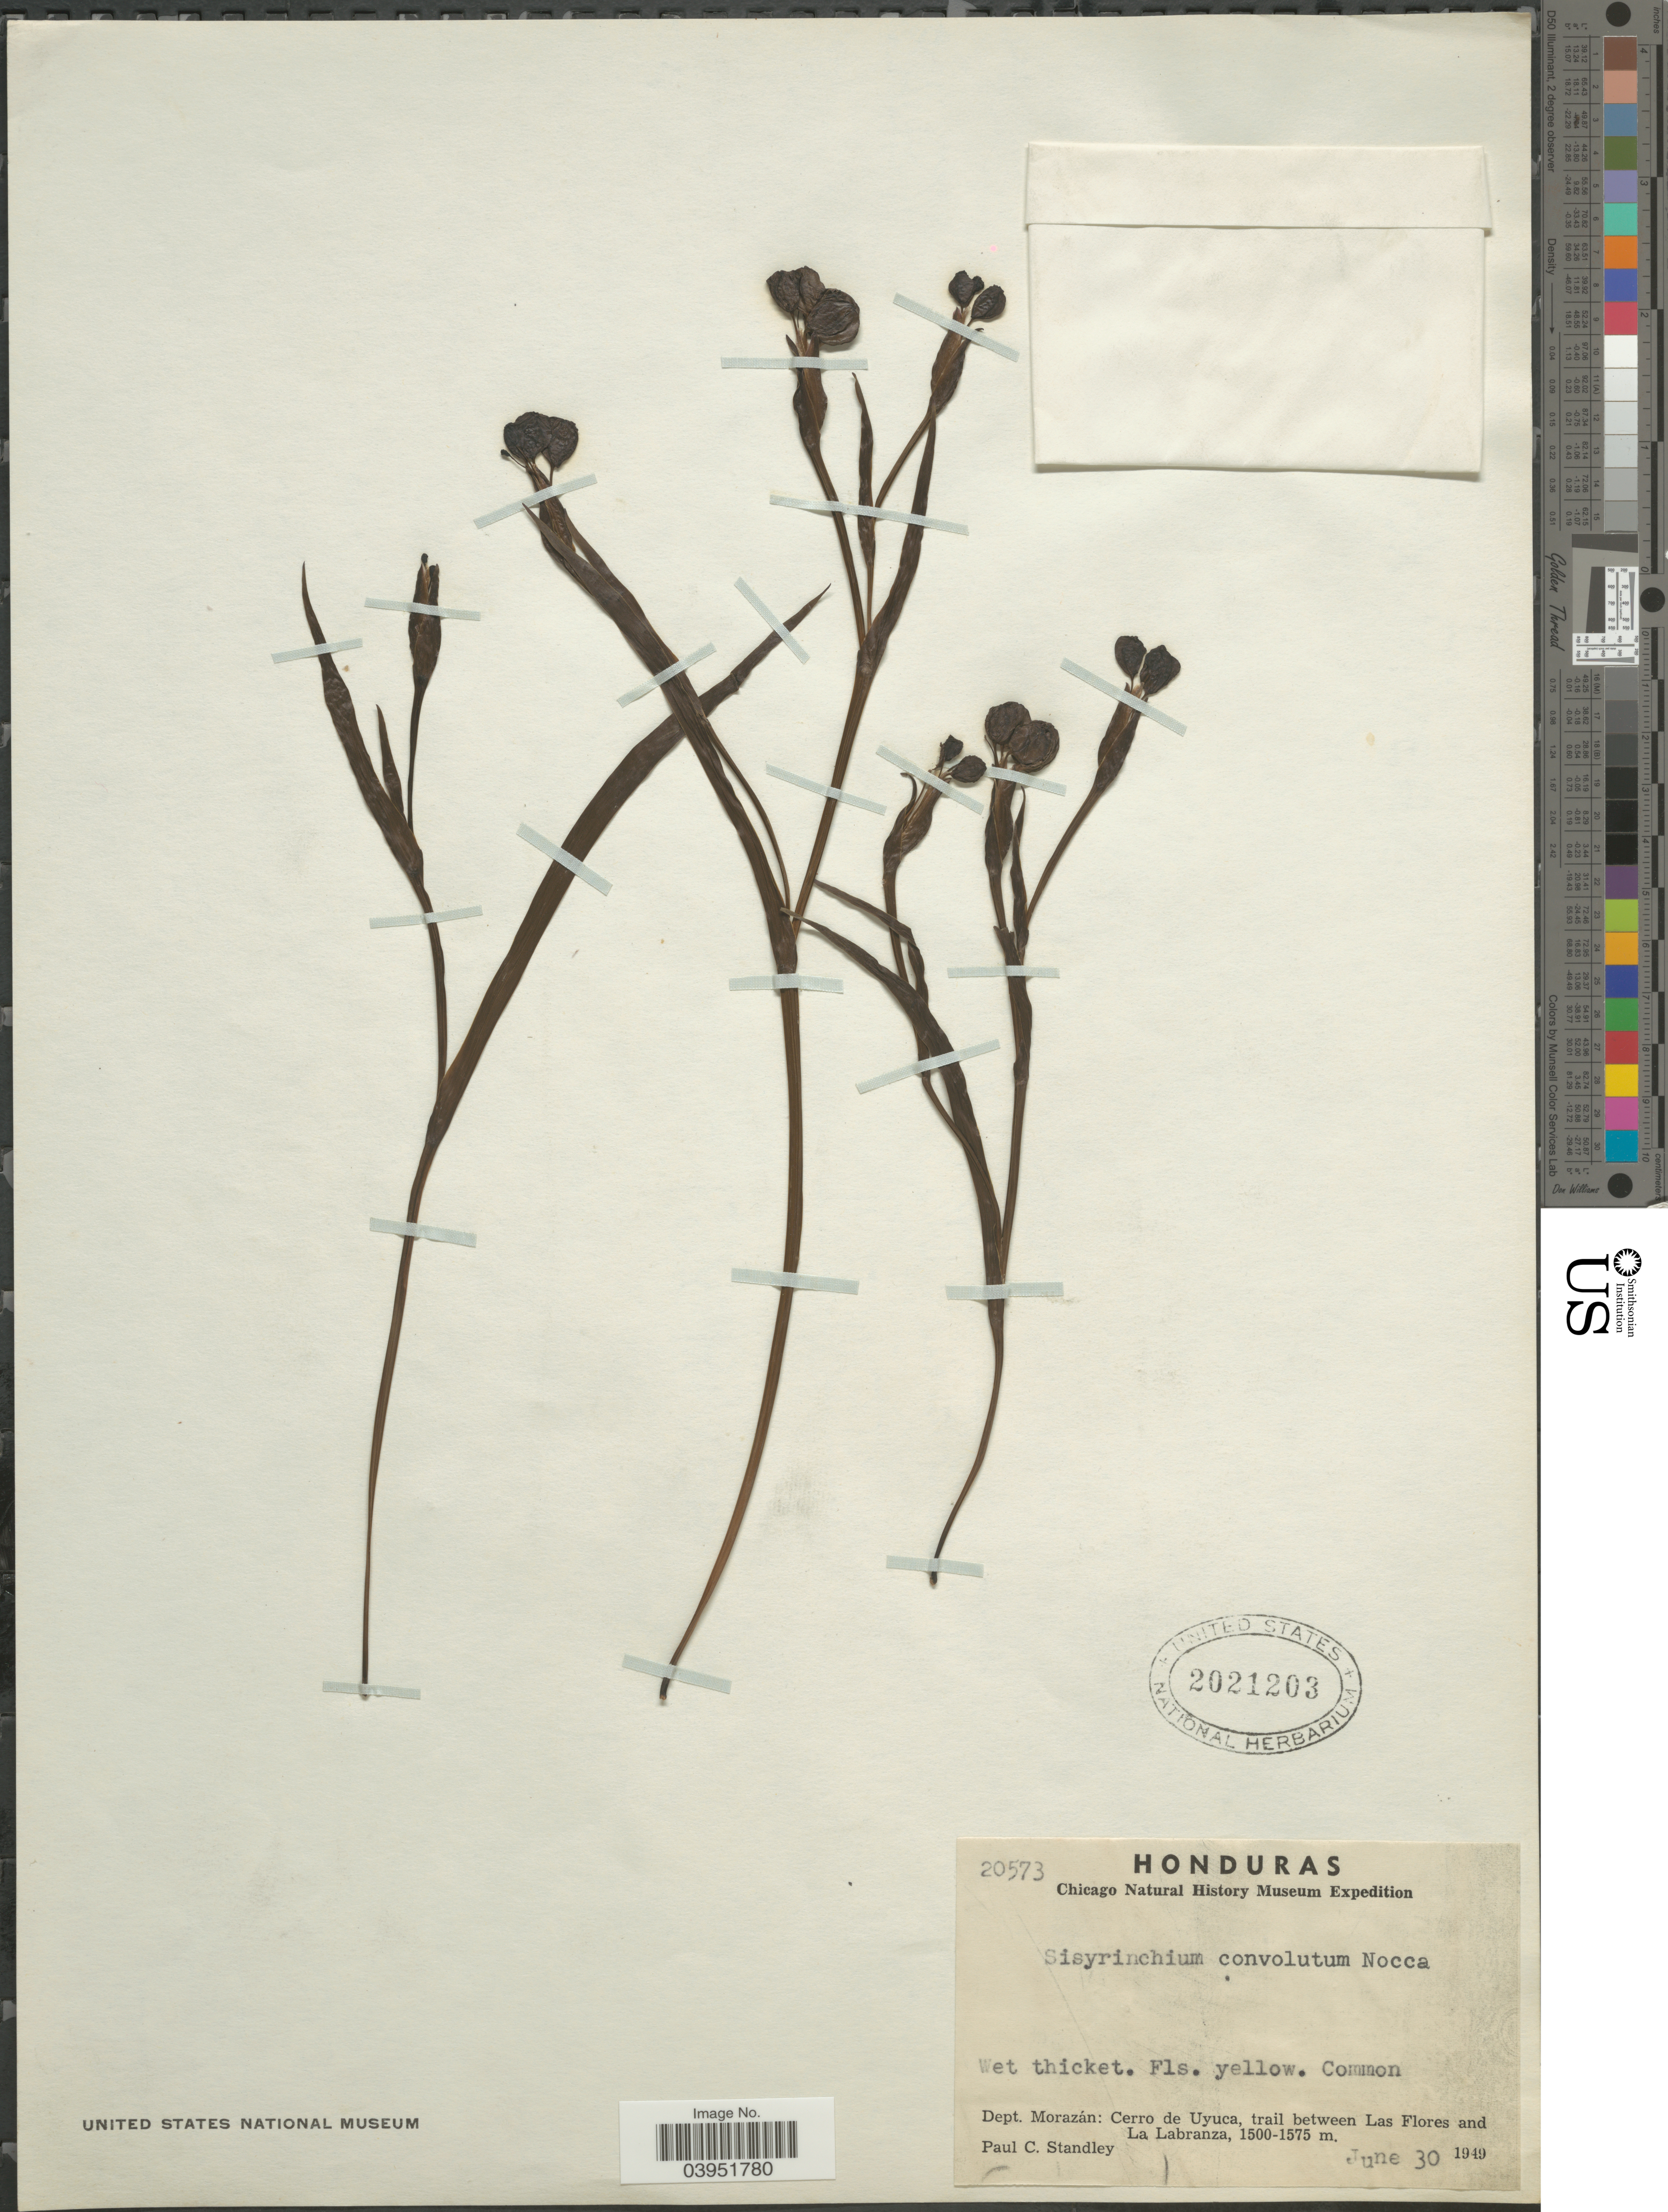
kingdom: Plantae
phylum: Tracheophyta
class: Liliopsida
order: Asparagales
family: Iridaceae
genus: Sisyrinchium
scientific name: Sisyrinchium convolutum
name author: Nocca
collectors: P. C. Standley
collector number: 20573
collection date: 1949-06-30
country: Honduras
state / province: Fco. Morazán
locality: Dept. Morazán: Cerro de Uyuca, trail between Las Flores and La Labranza.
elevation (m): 1500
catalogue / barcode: US 2021203